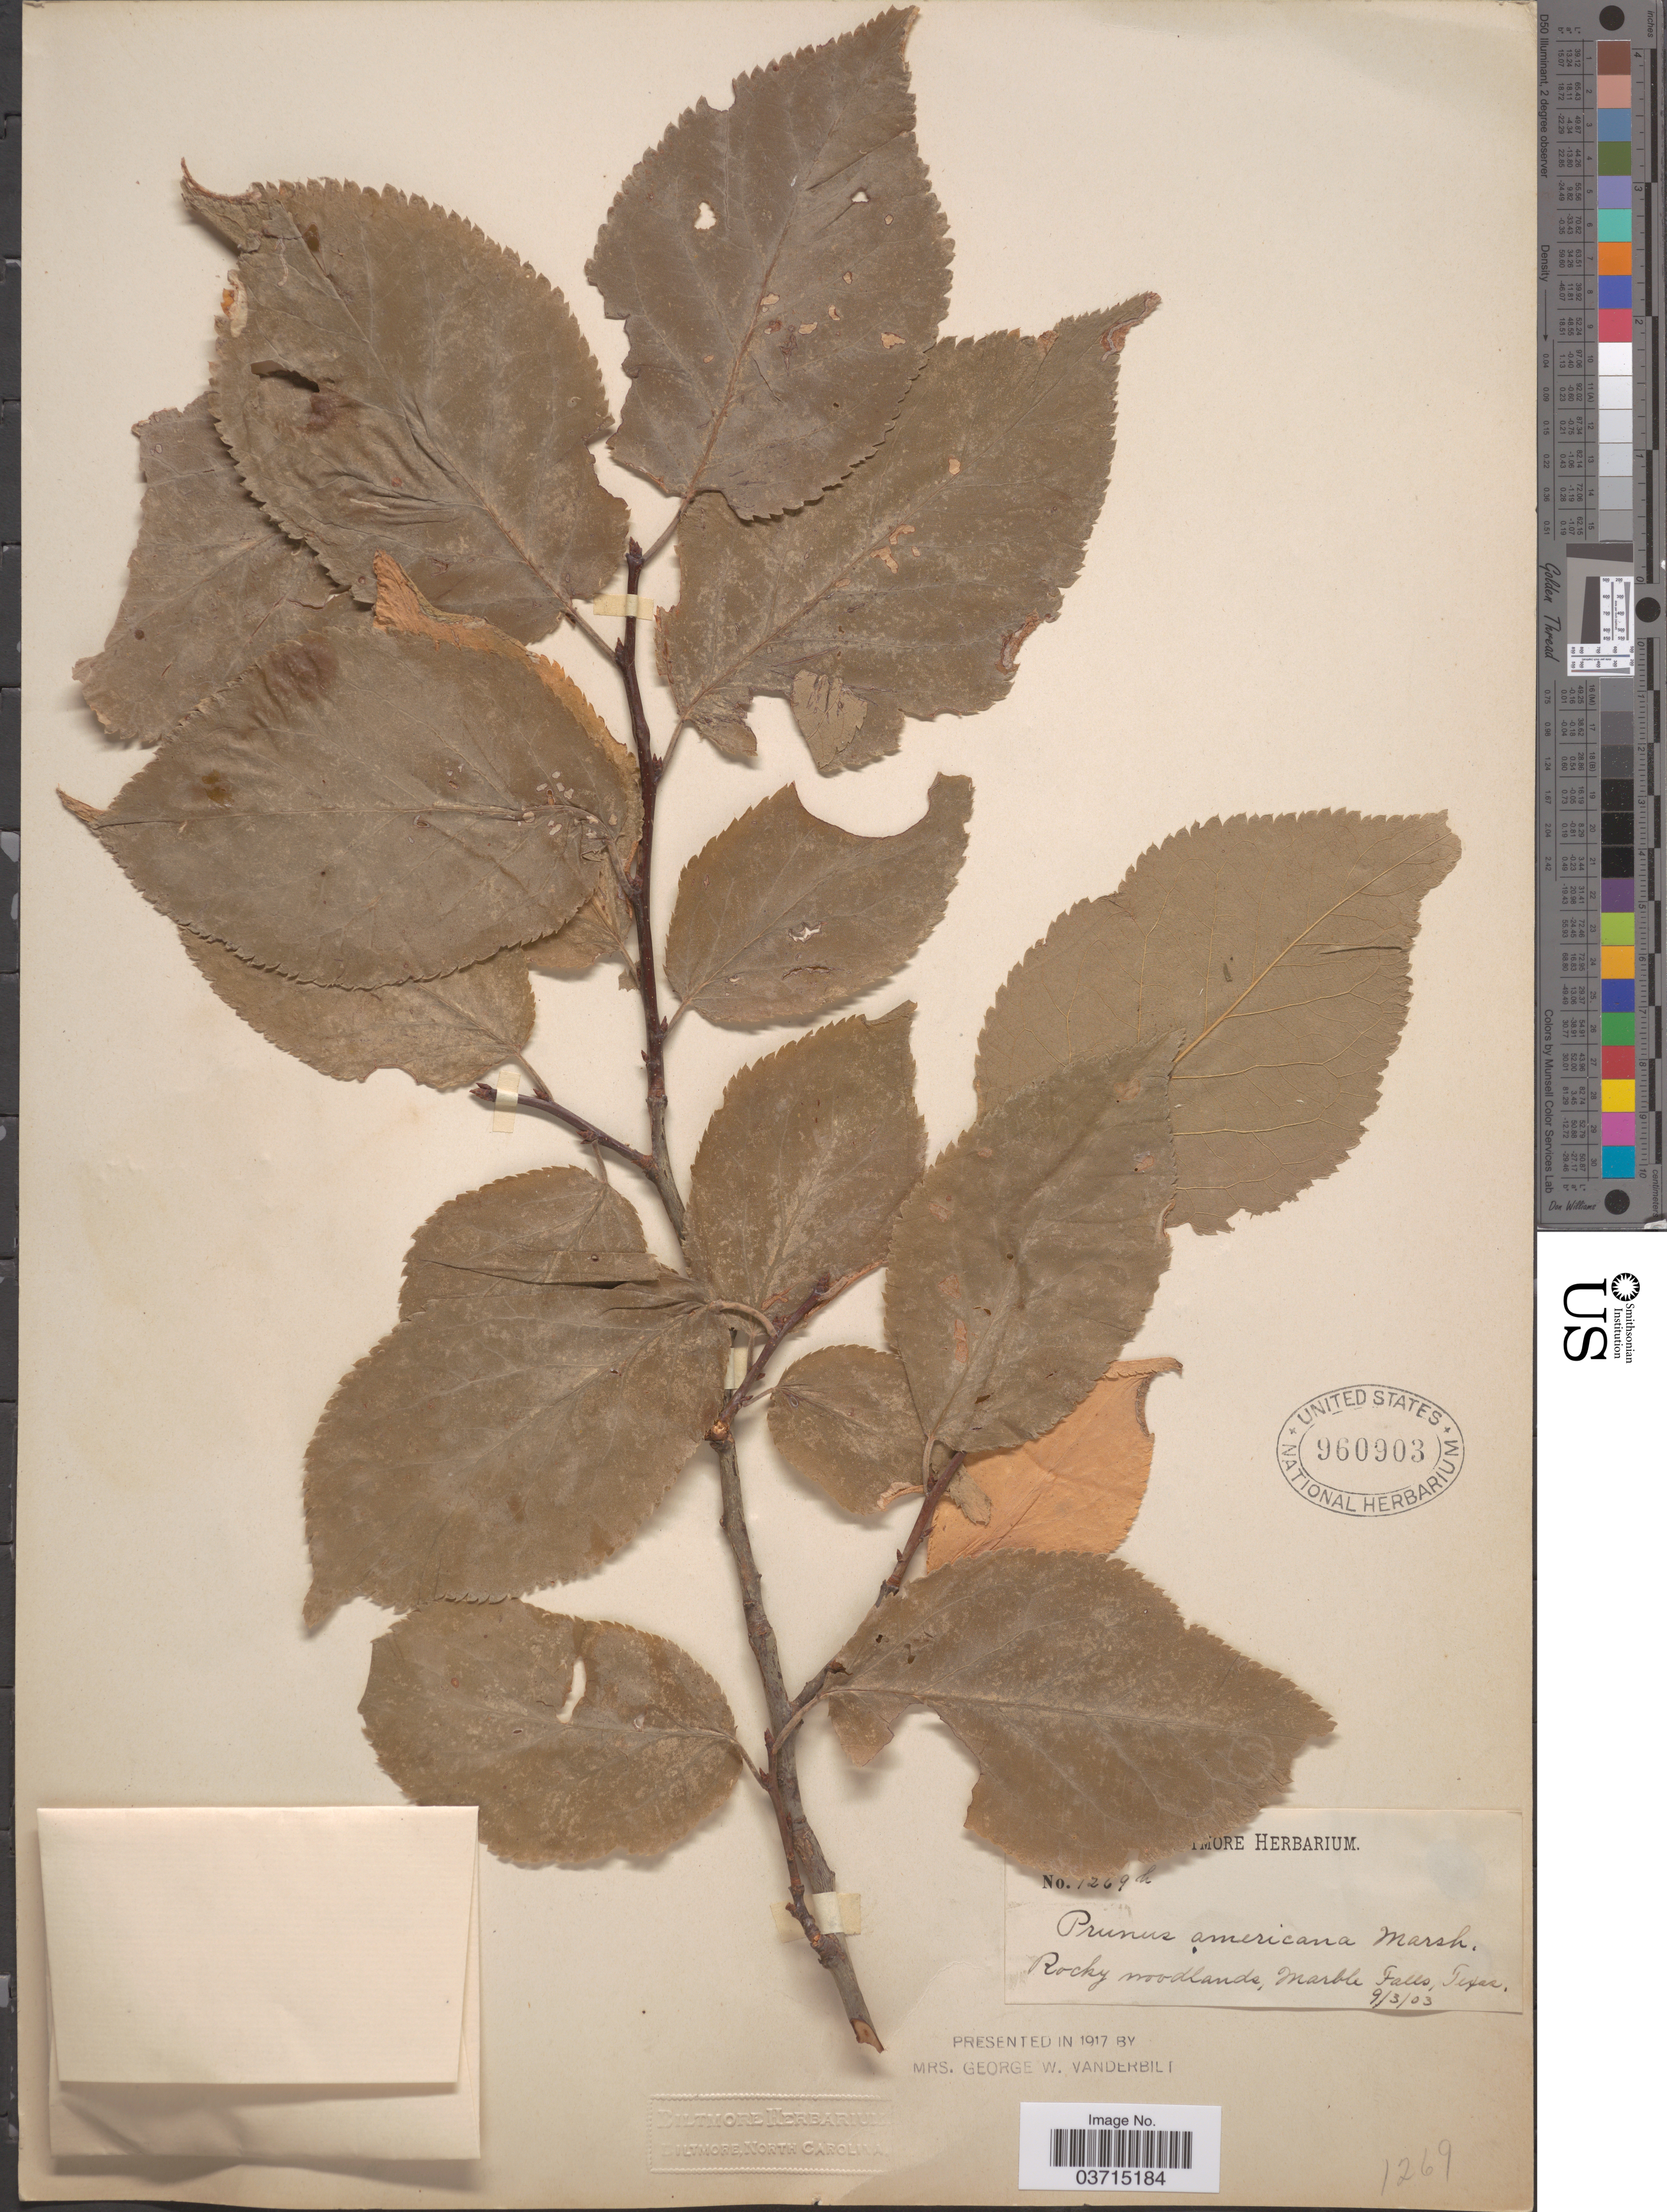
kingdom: Plantae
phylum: Tracheophyta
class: Magnoliopsida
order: Rosales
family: Rosaceae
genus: Prunus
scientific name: Prunus americana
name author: Marshall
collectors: ex herb. Biltmore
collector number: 1269h*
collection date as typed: Transcribed d/m/y: 3/9/3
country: United States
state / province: Texas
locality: Marble Falls.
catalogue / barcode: US 960903